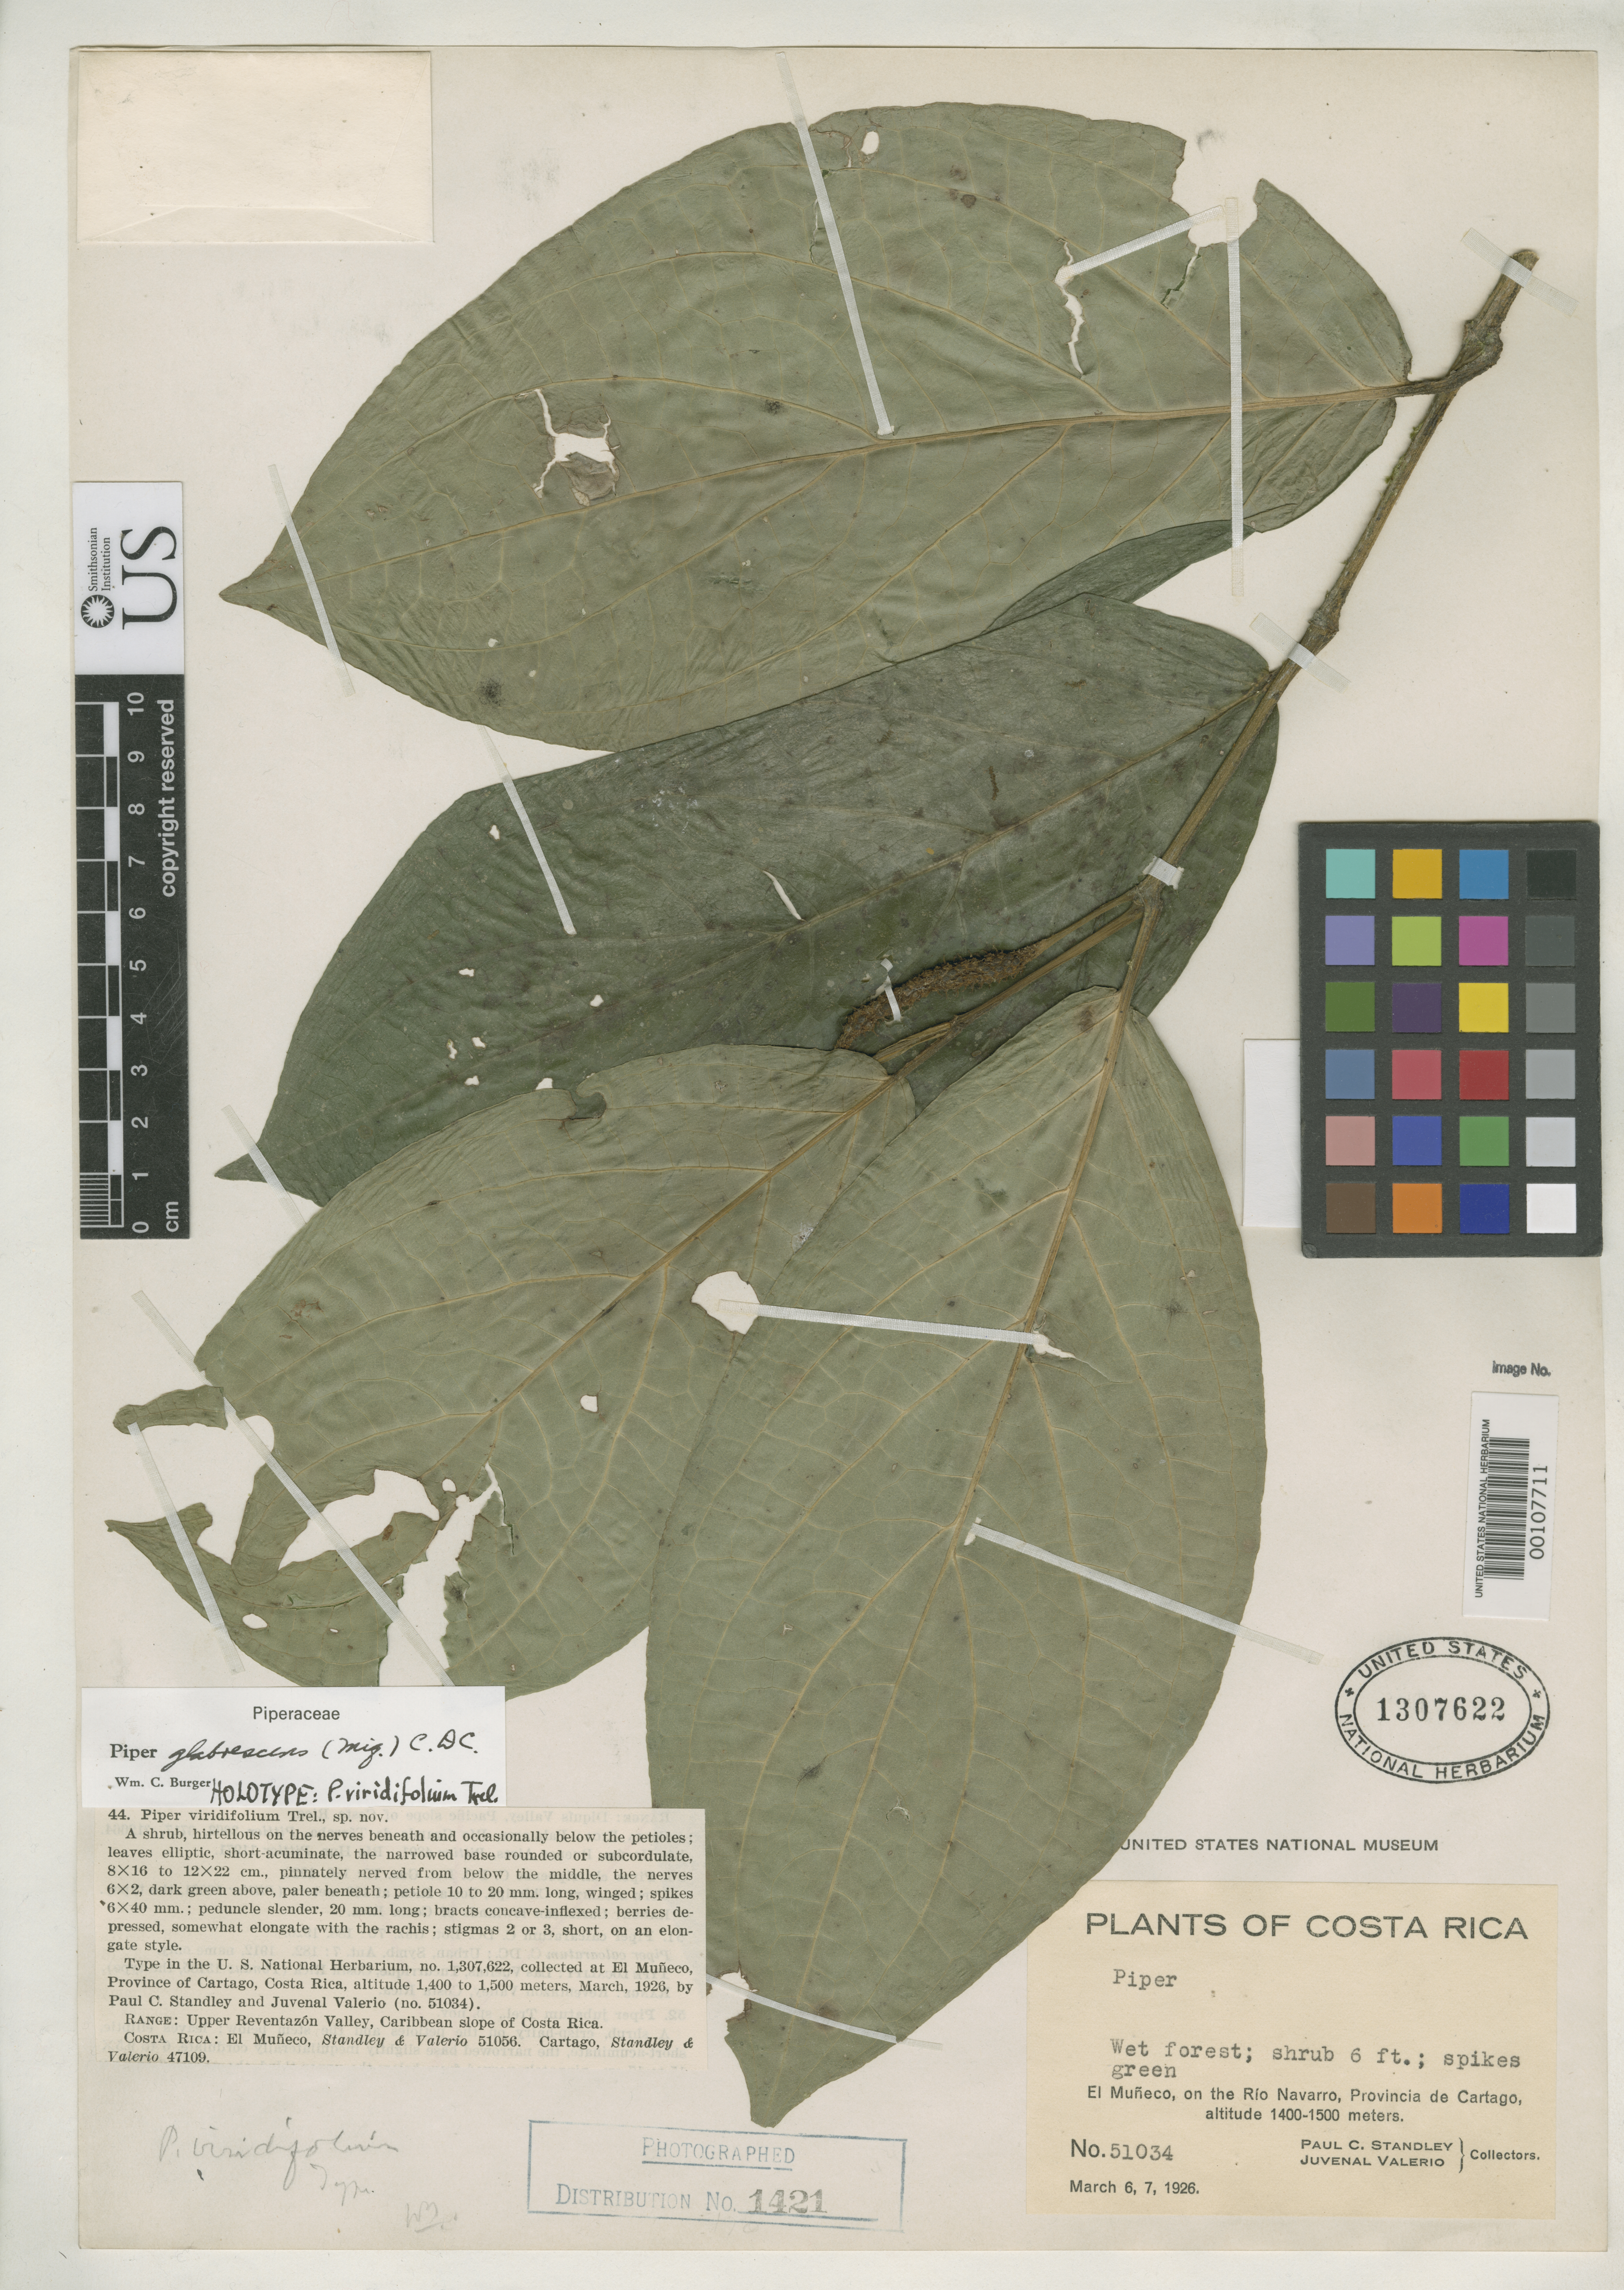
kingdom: Plantae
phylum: Tracheophyta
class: Magnoliopsida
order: Piperales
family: Piperaceae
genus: Piper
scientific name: Piper viridifolium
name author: Trel.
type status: Holotype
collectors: P. C. Standley & J. Valerio R.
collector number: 51034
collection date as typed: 06 Mar 1926 to 07 Mar 1926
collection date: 1926-03-06/1926-03-07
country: Costa Rica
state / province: Cartago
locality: El Muneco, on Rio Navarro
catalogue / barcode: US 1307622